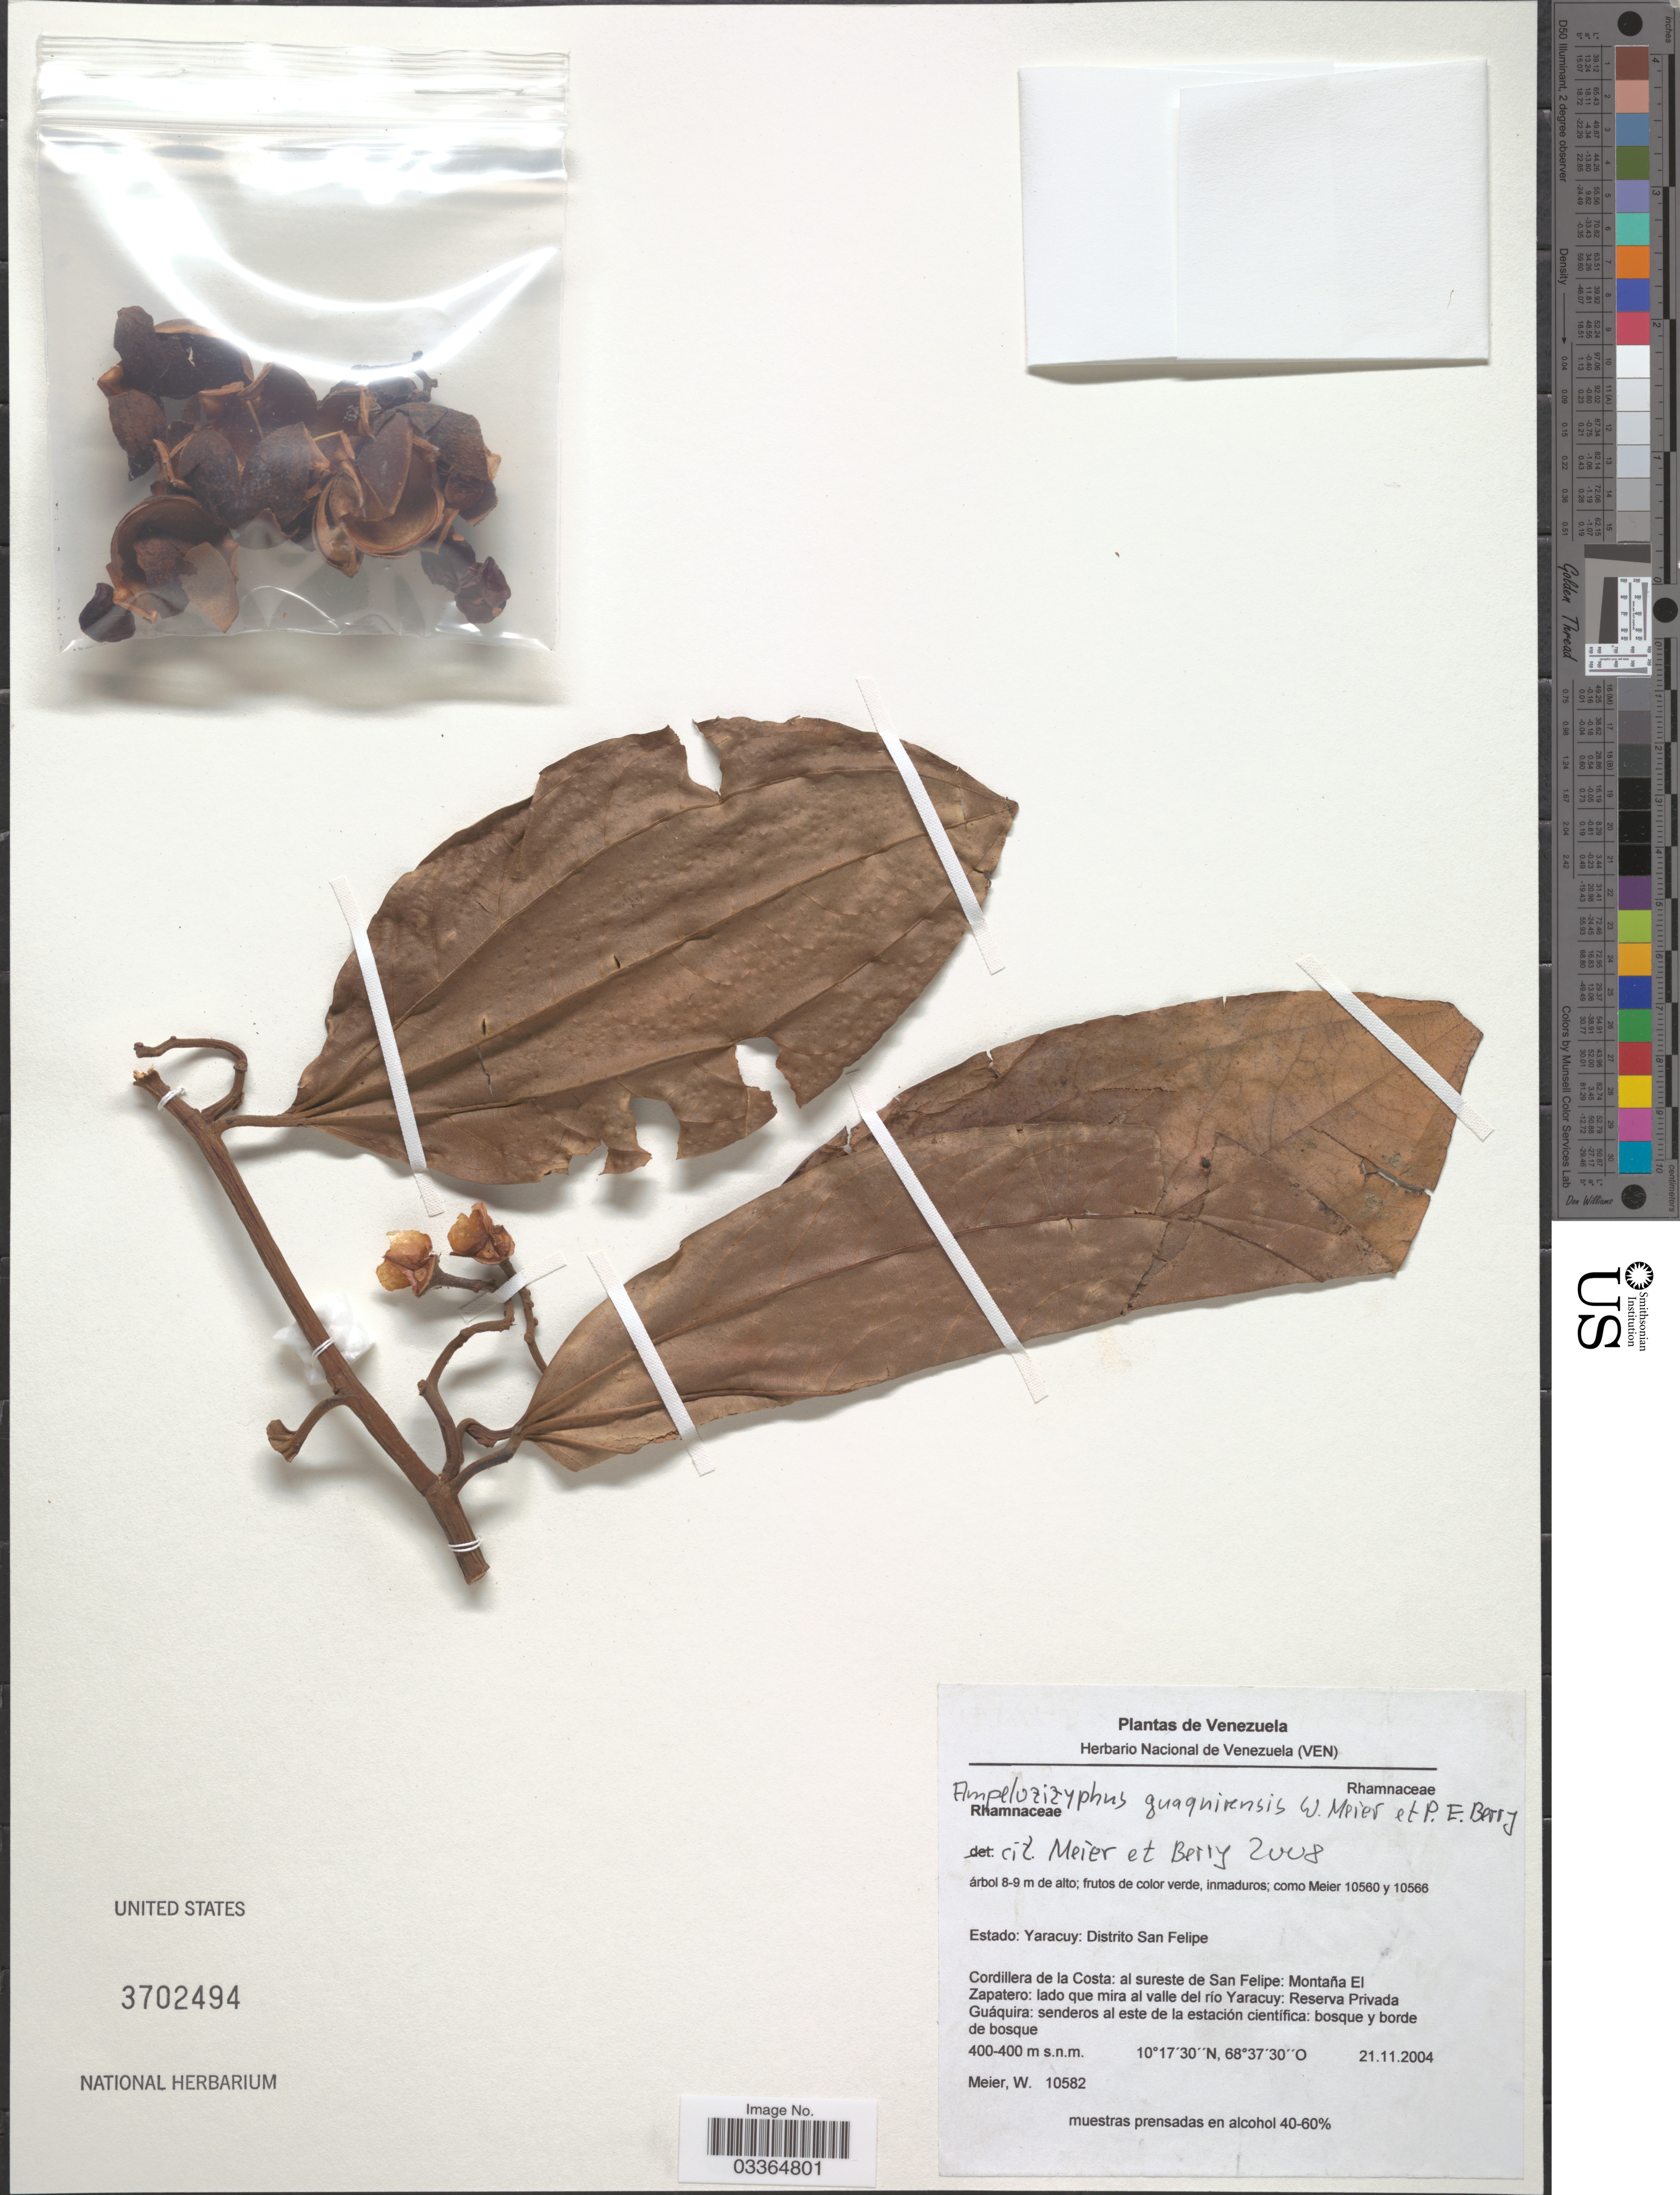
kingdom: Plantae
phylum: Tracheophyta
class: Magnoliopsida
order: Rosales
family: Rhamnaceae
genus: Ampelozizyphus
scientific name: Ampelozizyphus guaquirensis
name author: Meier & P.E. Berry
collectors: W. Meier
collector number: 10582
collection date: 2004-11-21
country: Venezuela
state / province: Yaracuy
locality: Distrito San Felipe. Cordillera de la Costa: al sureste de San Felipe: Montaña El Zapatero: lado que mira al valle del río Yaracuy: Reserva Privada Guáquira.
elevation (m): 400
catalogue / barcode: US 3702494